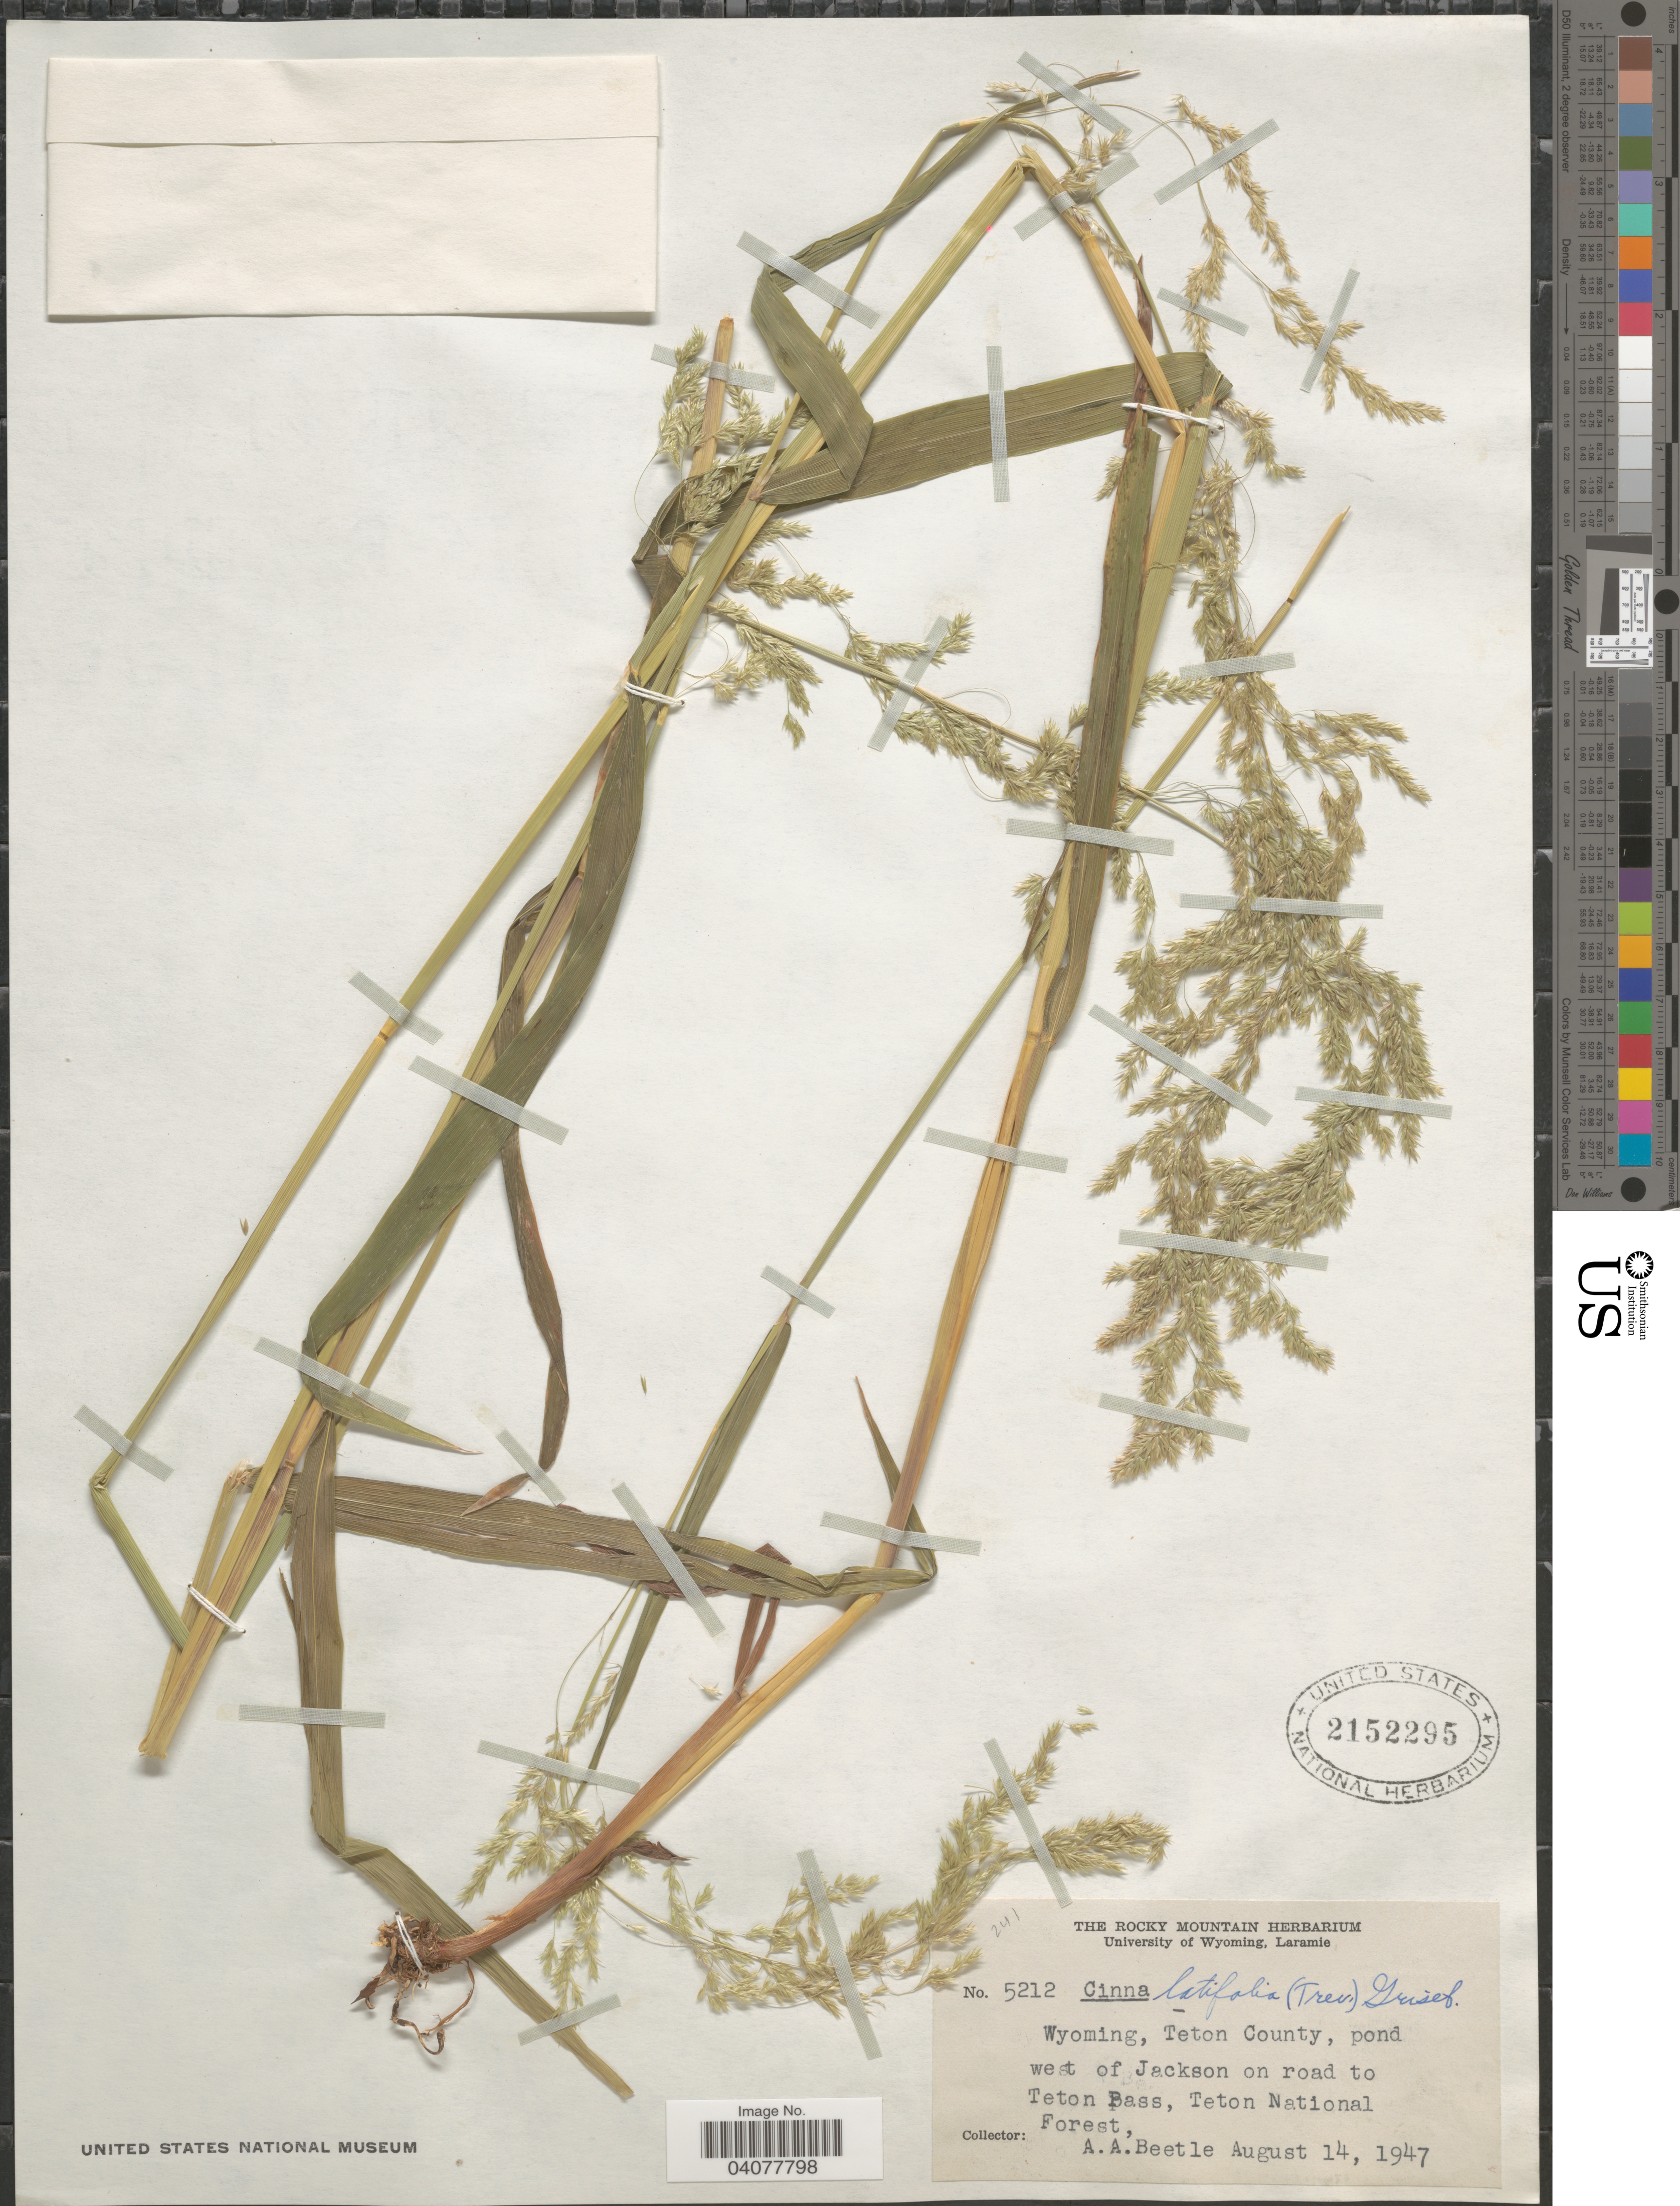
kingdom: Plantae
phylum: Tracheophyta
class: Liliopsida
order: Poales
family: Poaceae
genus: Cinna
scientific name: Cinna latifolia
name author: (Trevir. ex Goeppert) Griseb.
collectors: A. A. Beetle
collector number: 5212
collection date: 1947-08-14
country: United States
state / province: Wyoming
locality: Teton County, pond west of Jackson on road to Teton Pass, Teton National Forest.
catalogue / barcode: US 2152295